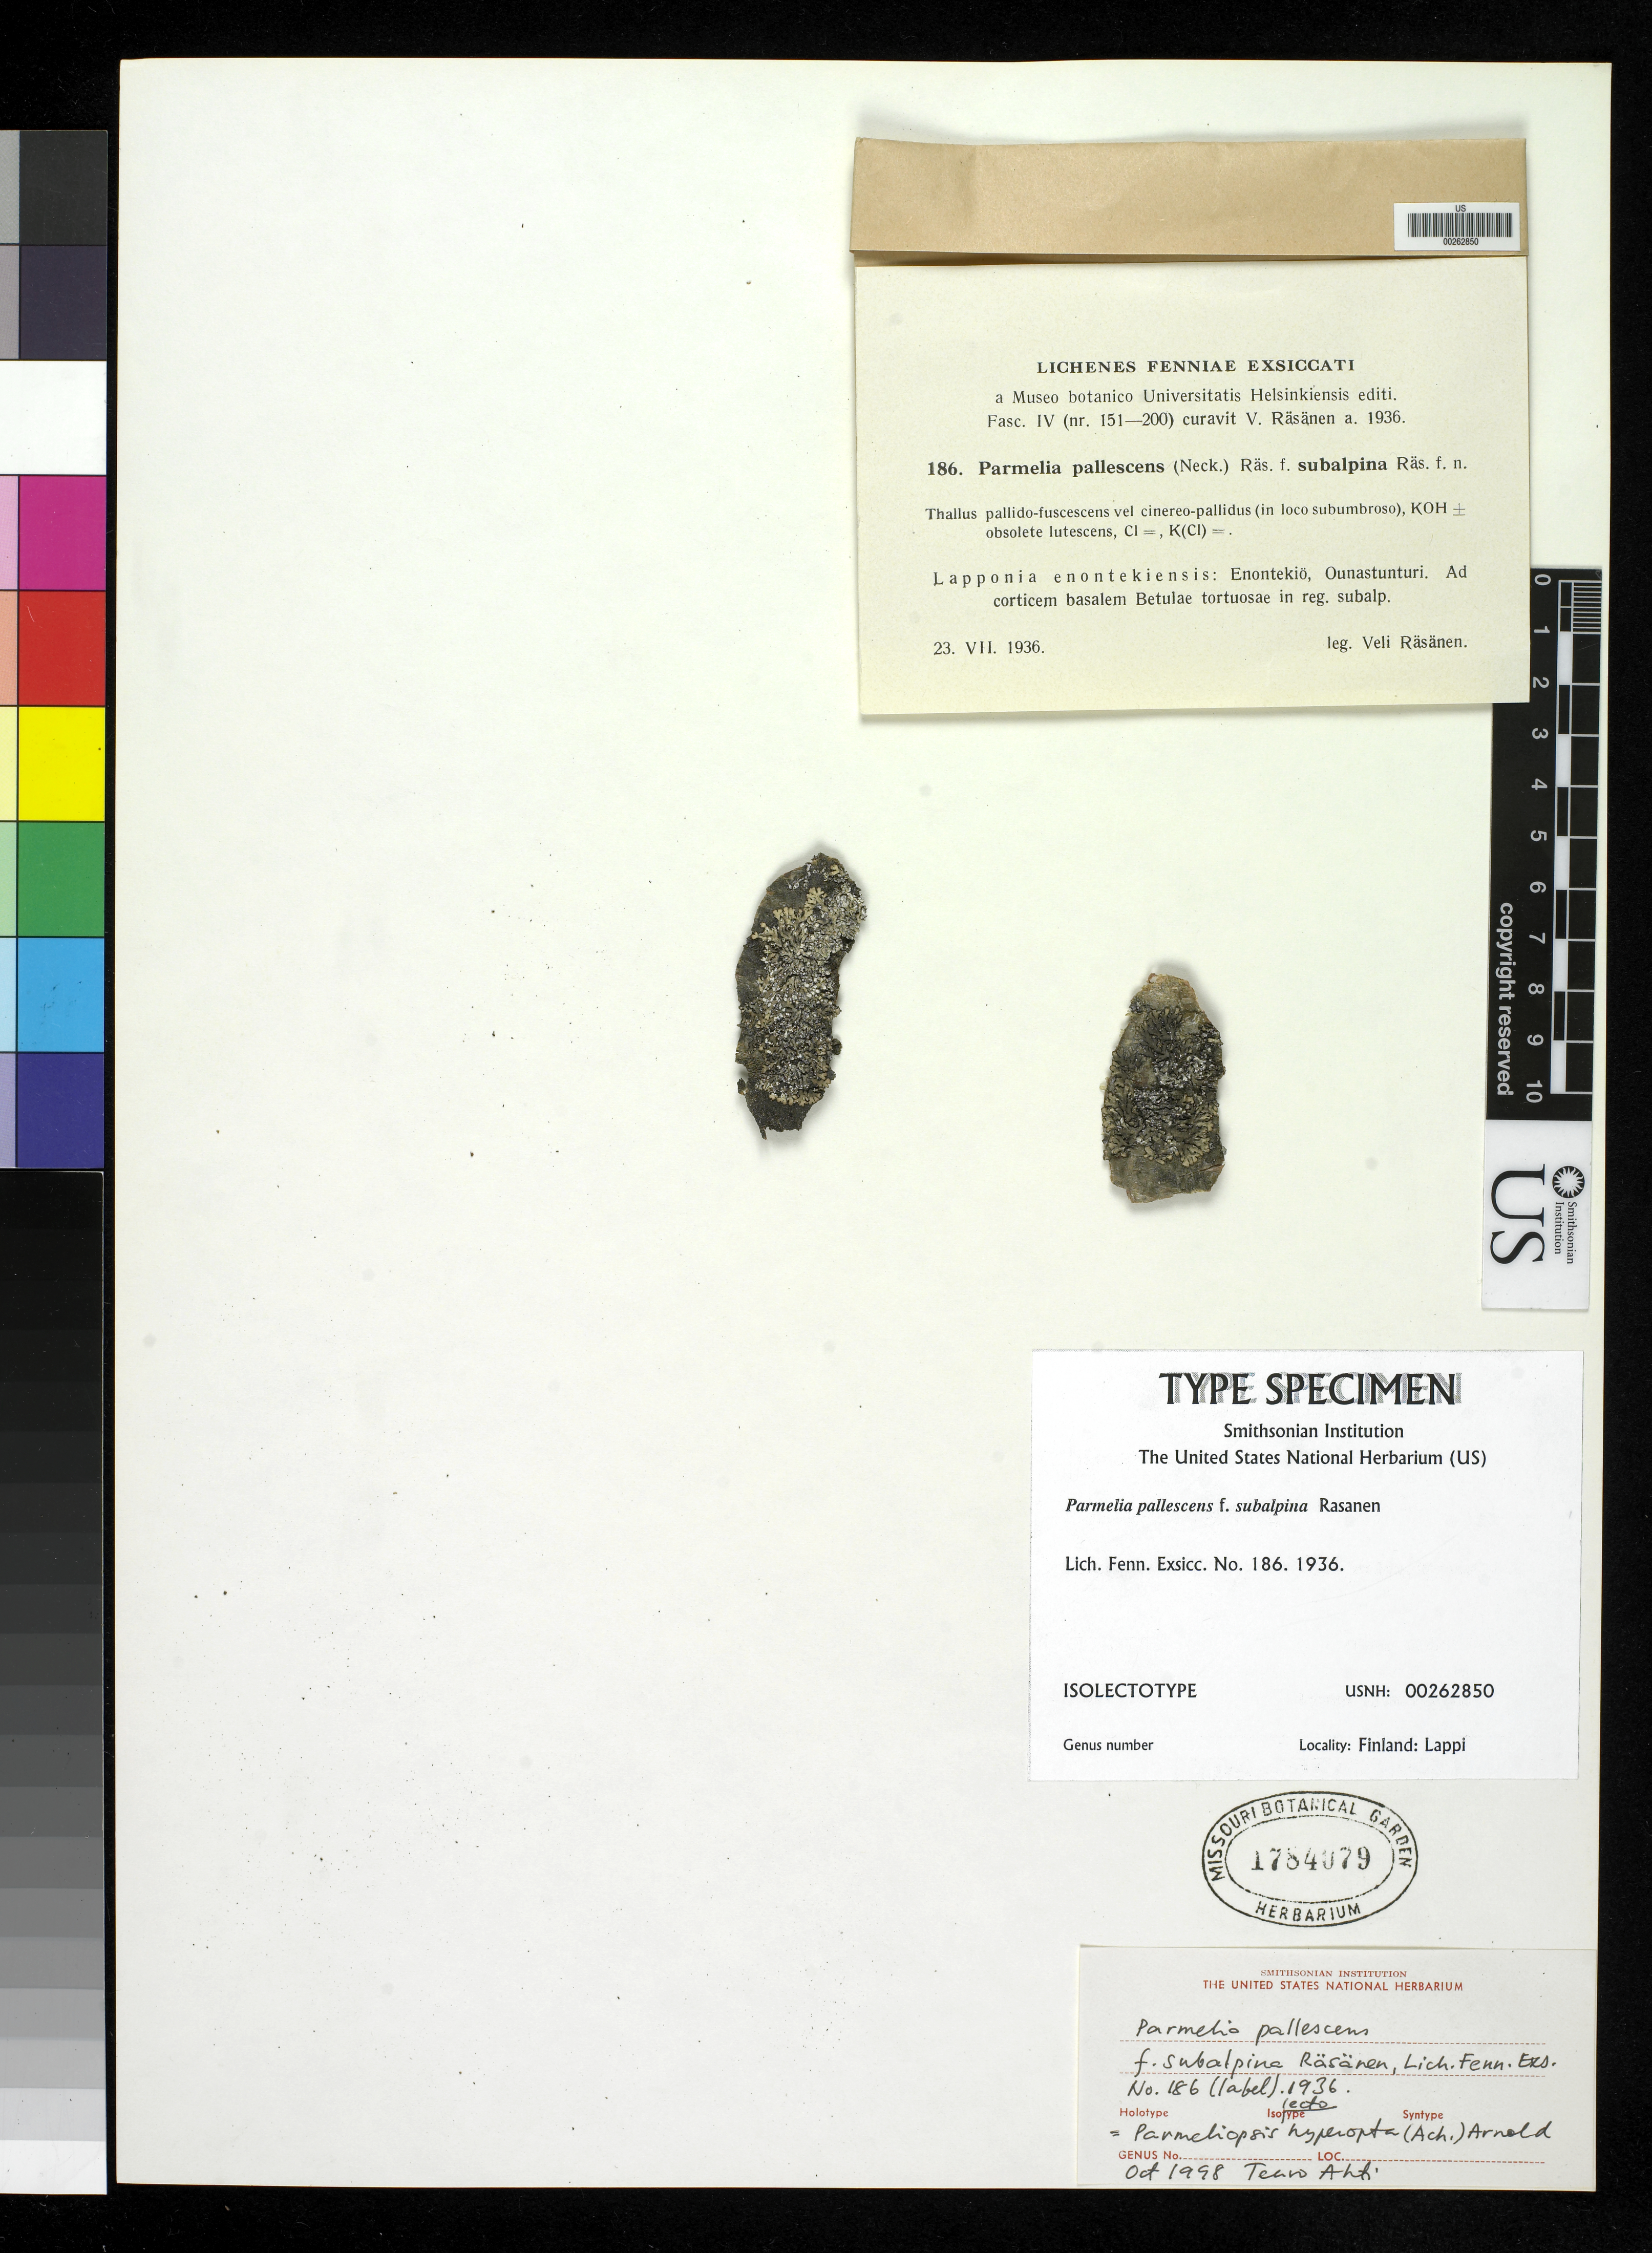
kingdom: Fungi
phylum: Ascomycota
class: Lecanoromycetes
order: Lecanorales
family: Parmeliaceae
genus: Parmelia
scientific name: Parmelia pallescens f. subalpina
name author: Räsänen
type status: Isolectotype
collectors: V. Rasanen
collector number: Lich. Fenn. Exs. 186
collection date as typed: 23 Jul 1936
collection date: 1936-07-23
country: Finland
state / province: Lappi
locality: Lapponia Enontekiensis, Enontekio, Ounastunturi. [Lapland of Enontekio, Enontekio, Ounastunturi?]